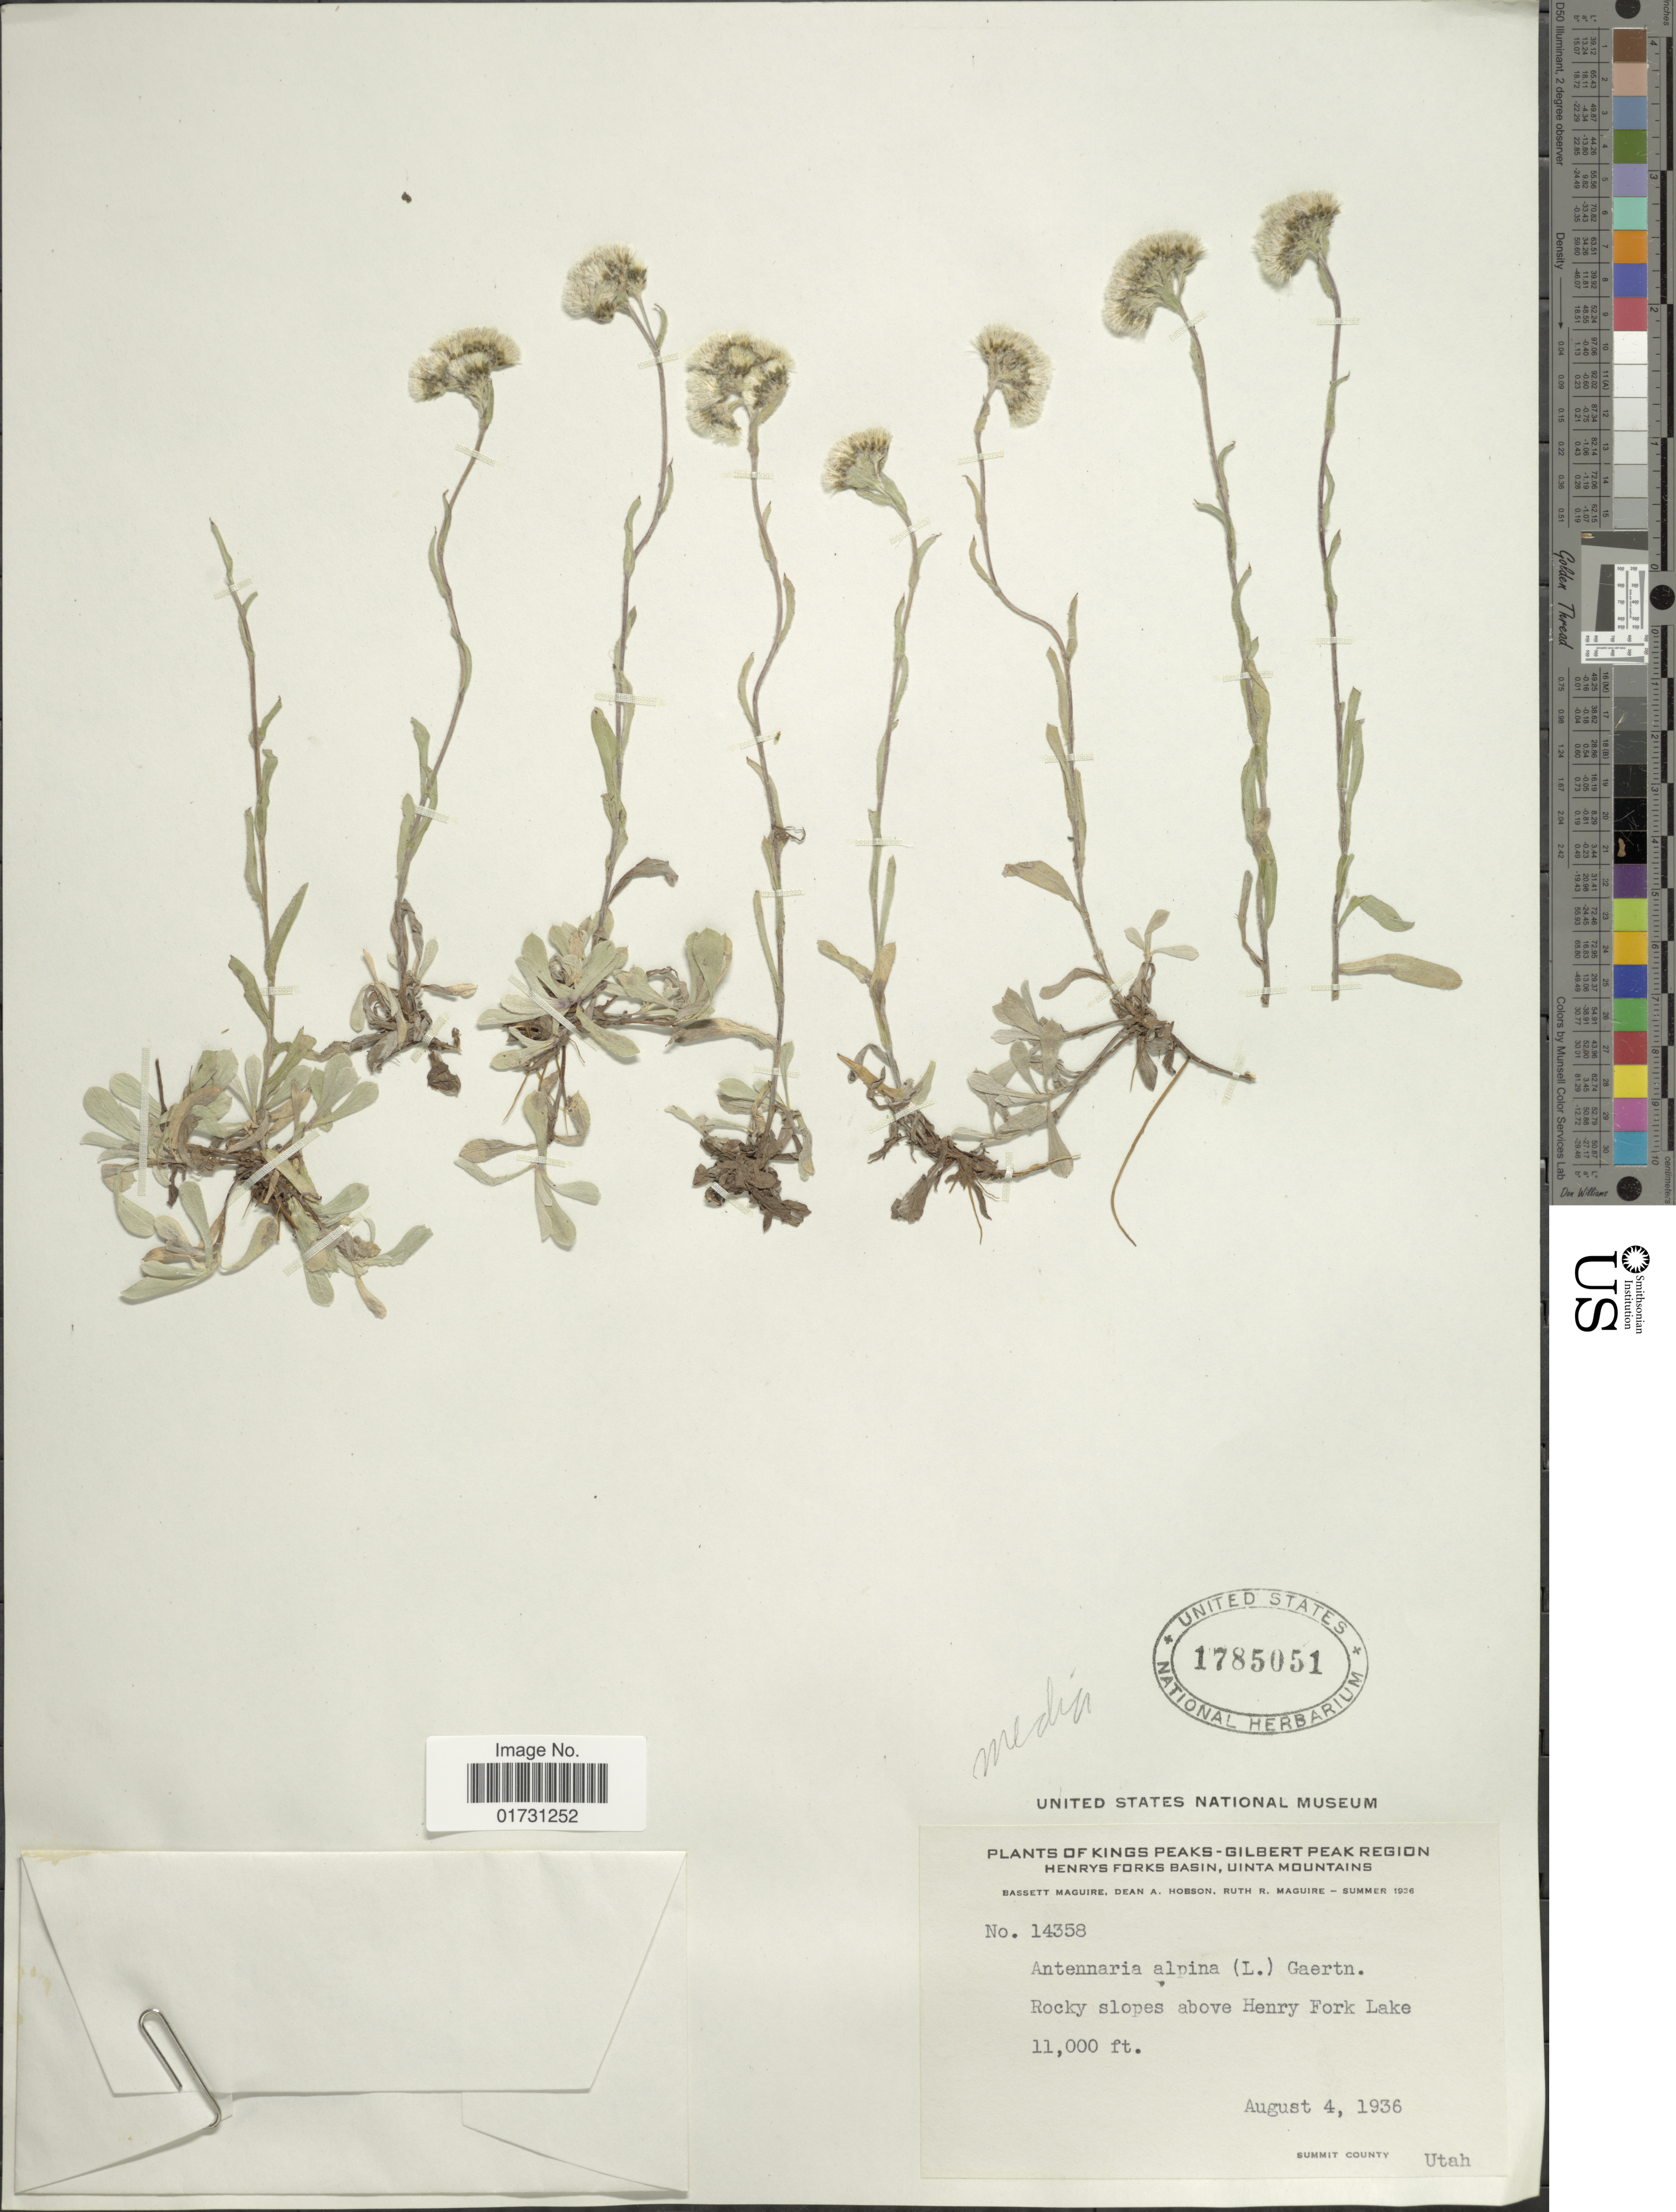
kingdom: Plantae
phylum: Tracheophyta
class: Magnoliopsida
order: Asterales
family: Asteraceae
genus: Antennaria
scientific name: Antennaria media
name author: Greene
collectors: B. Maguire, D. Hobson & R. R. Maguire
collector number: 14358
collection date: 1936-08-04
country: United States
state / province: Utah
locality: Kings Peaks, Gilbert Peak Region, Henrys Forks Basin, Uinta Mountains, Rocky slopes above Henry Fork Lake, Summit County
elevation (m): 3353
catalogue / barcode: US 1785051